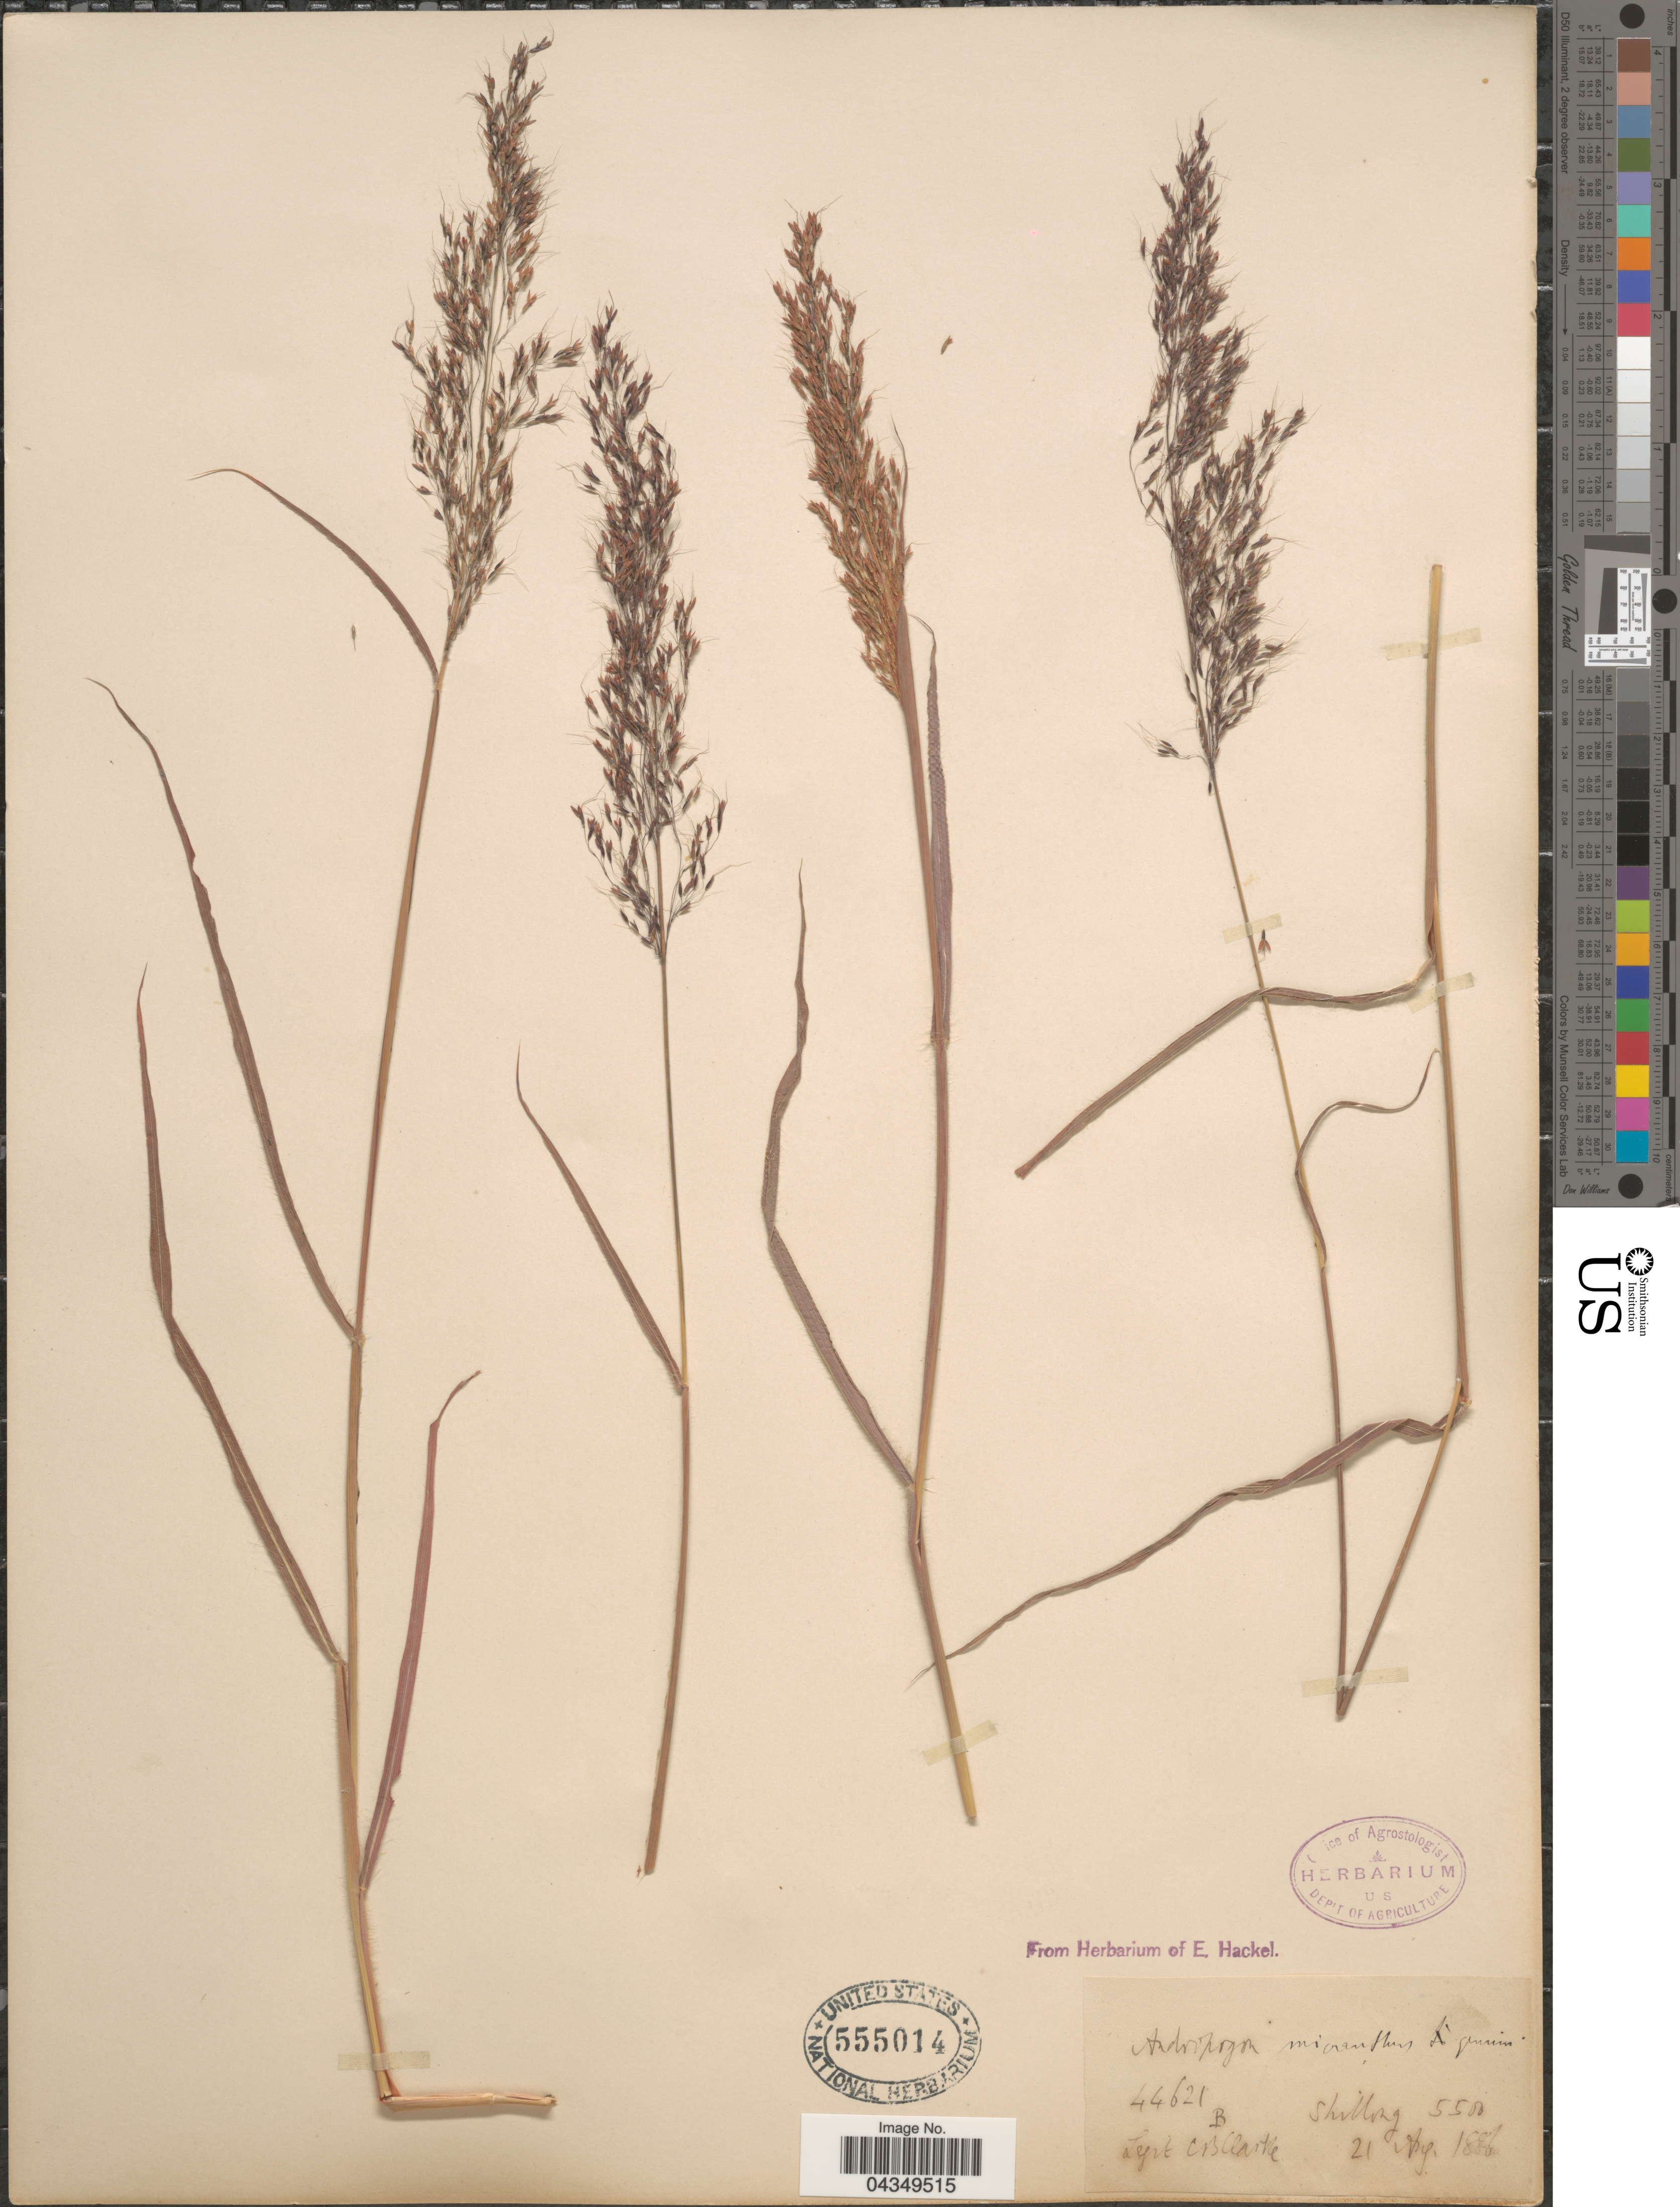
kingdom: Plantae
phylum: Tracheophyta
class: Liliopsida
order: Poales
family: Poaceae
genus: Capillipedium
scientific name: Capillipedium parviflorum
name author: (R. Br.) Stapf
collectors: C. B. Clarke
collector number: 44621B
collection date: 1886-08-21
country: India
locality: Shillong.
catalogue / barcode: US 555014